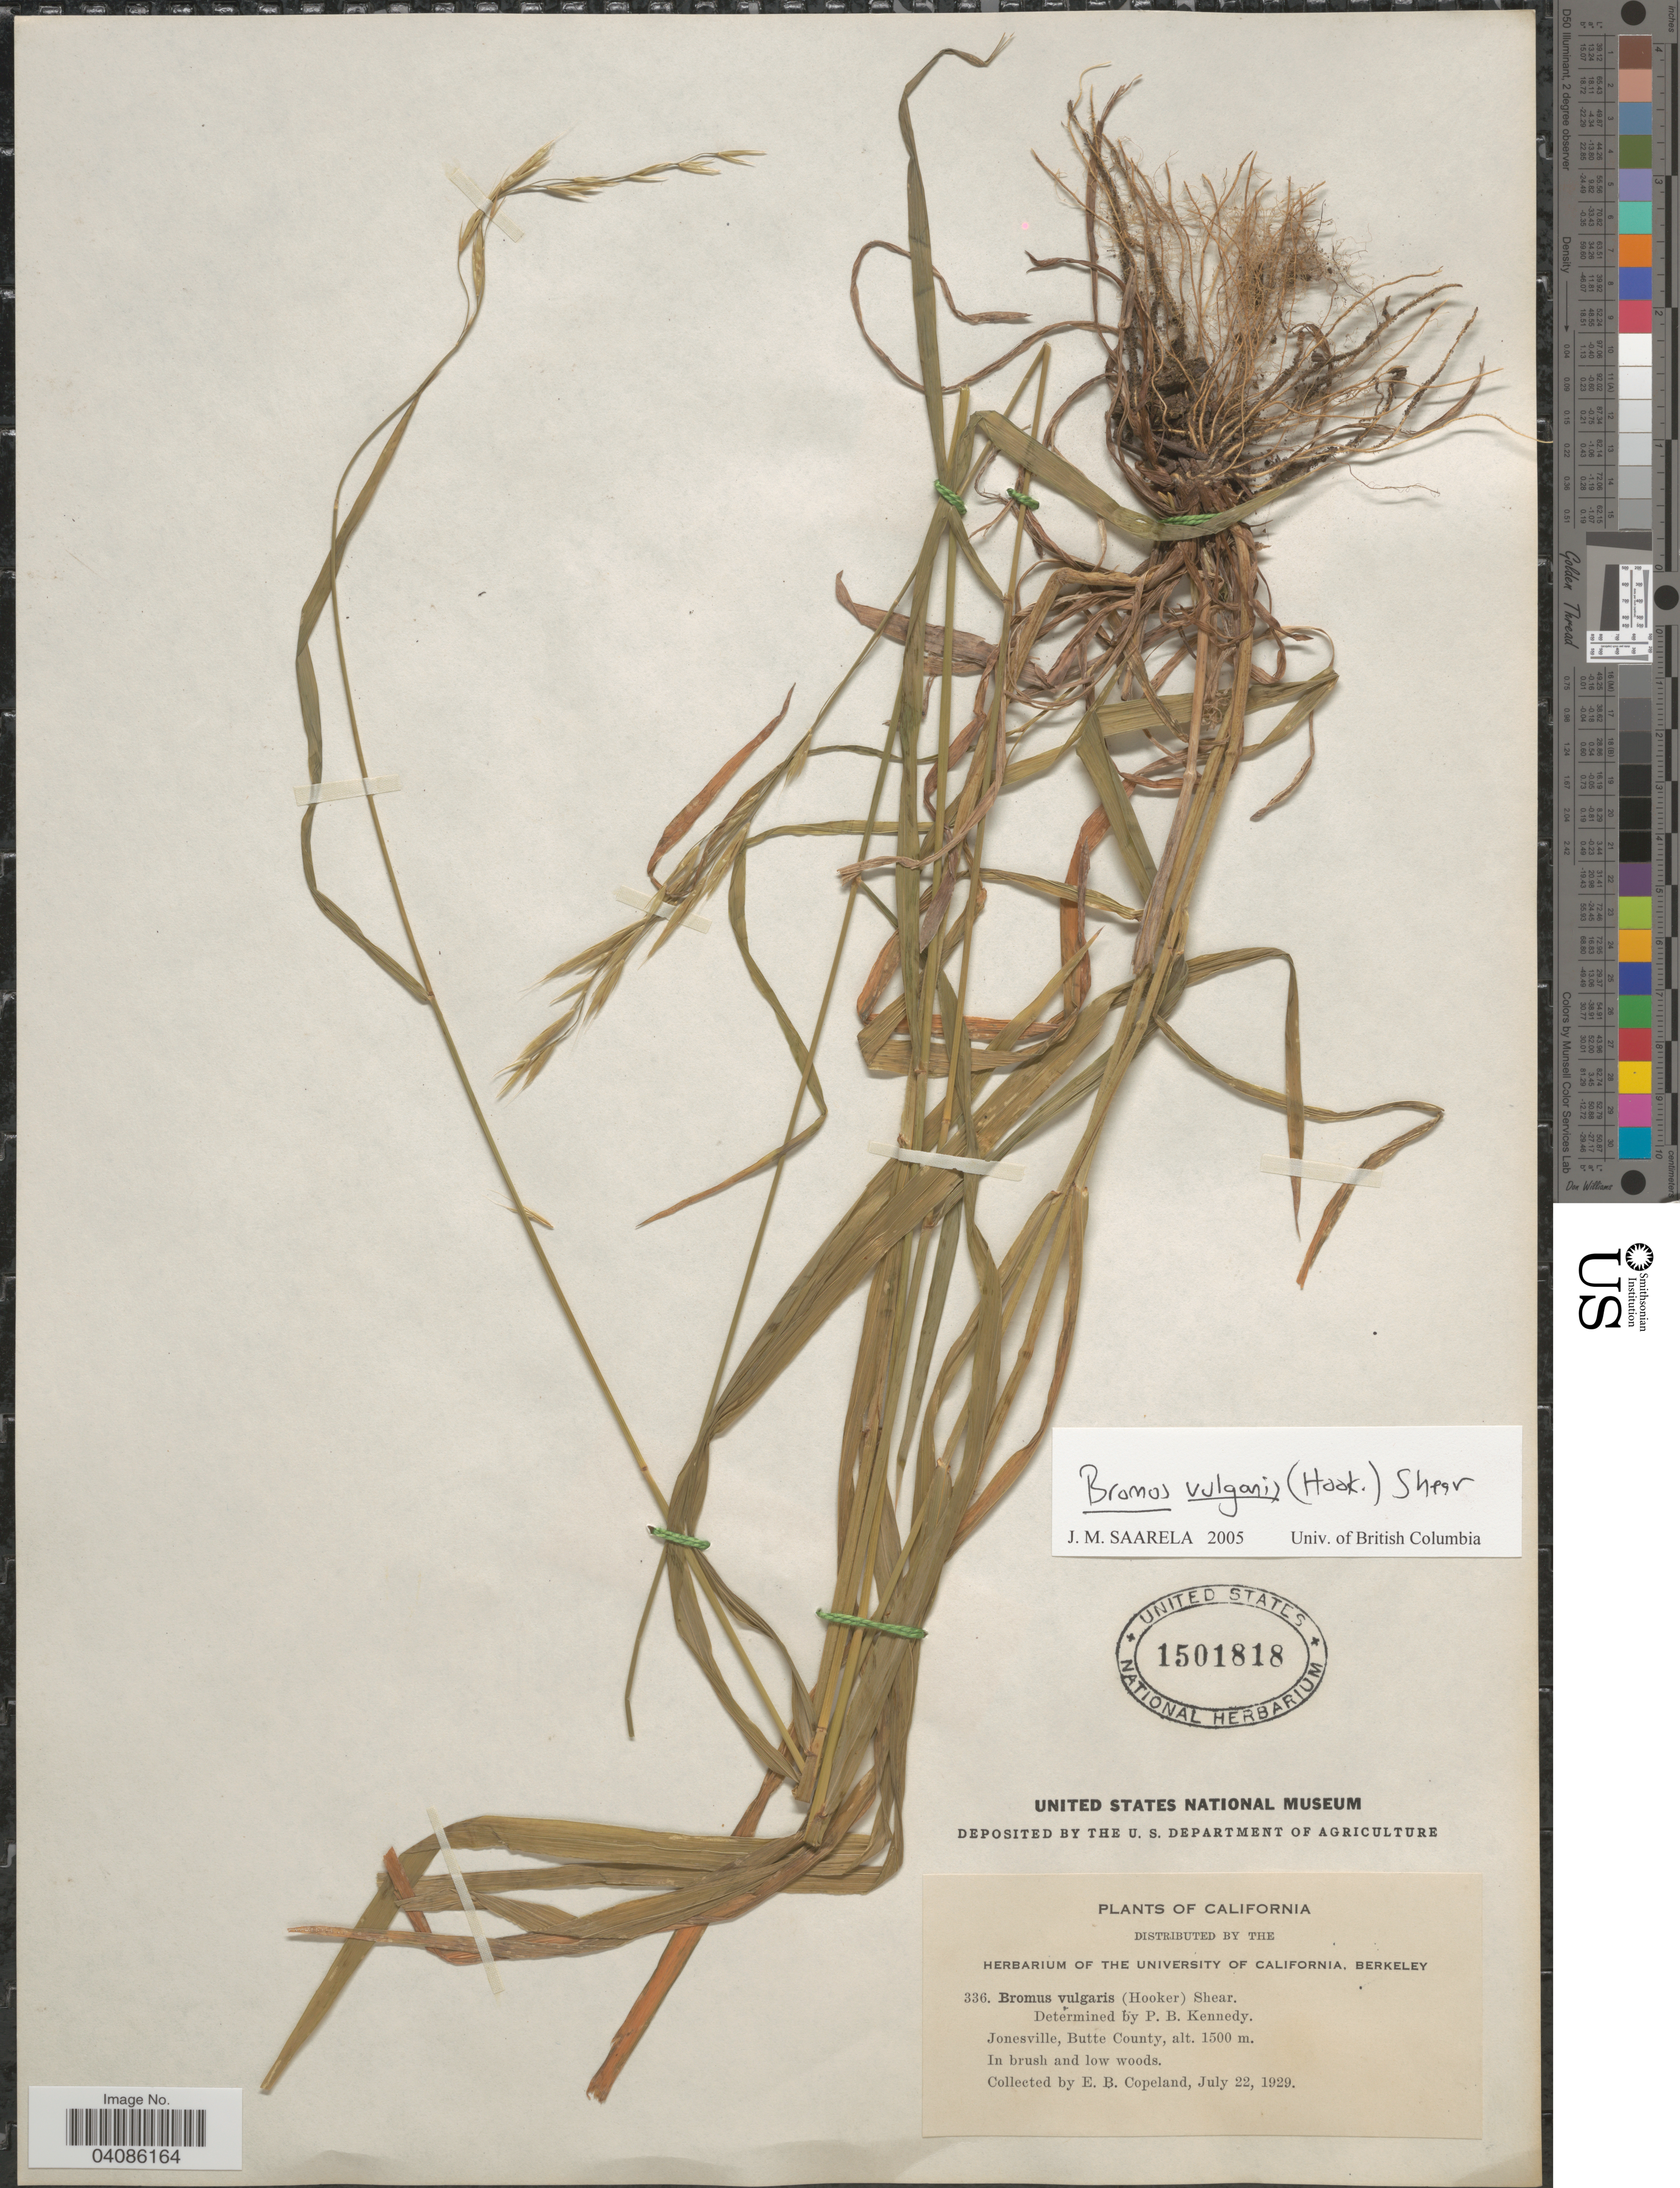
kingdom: Plantae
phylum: Tracheophyta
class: Liliopsida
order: Poales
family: Poaceae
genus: Bromus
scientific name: Bromus texensis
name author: (Shear) Hitchc.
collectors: E. B. Copeland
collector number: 336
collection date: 1929-07-22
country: United States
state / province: California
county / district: Butte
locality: Jonesville, Butte County.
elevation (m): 1500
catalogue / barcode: US 1501818